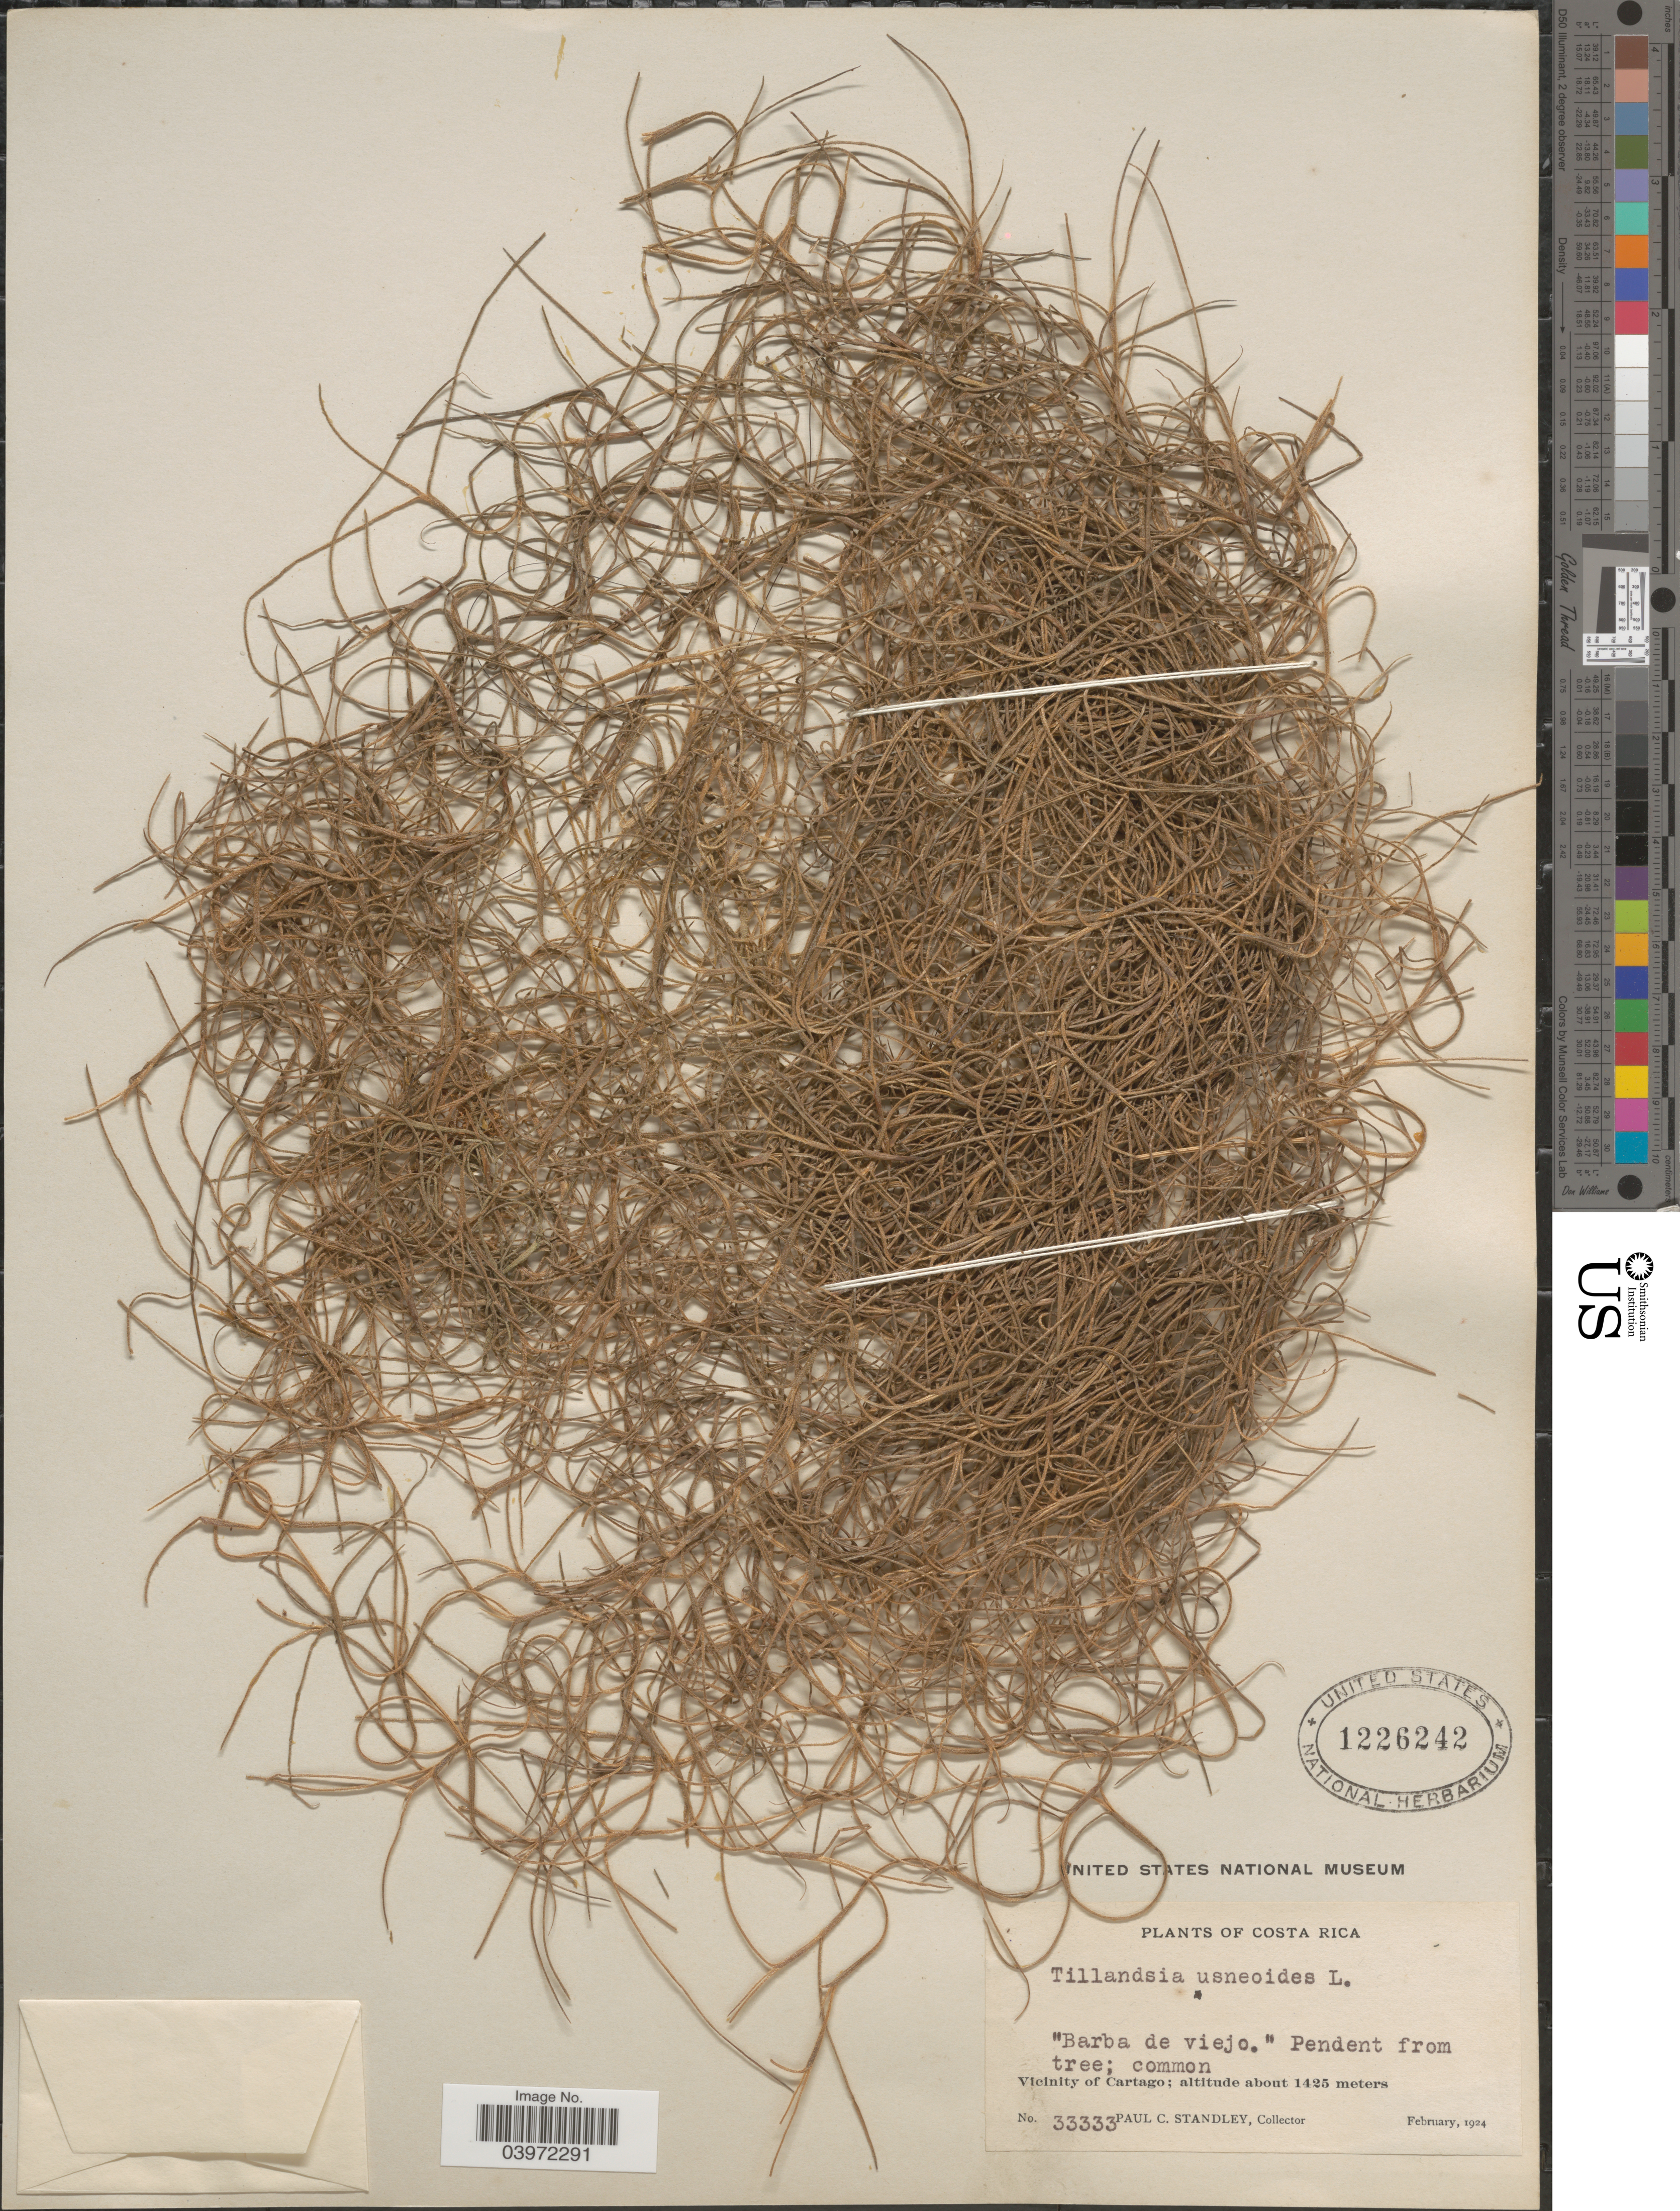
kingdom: Plantae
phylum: Tracheophyta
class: Liliopsida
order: Poales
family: Bromeliaceae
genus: Tillandsia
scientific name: Tillandsia usneoides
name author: (L.) L.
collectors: P. C. Standley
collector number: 33333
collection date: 1924-02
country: Costa Rica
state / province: Cartago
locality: Vicinity of Cartago.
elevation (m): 1425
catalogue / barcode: US 1226242